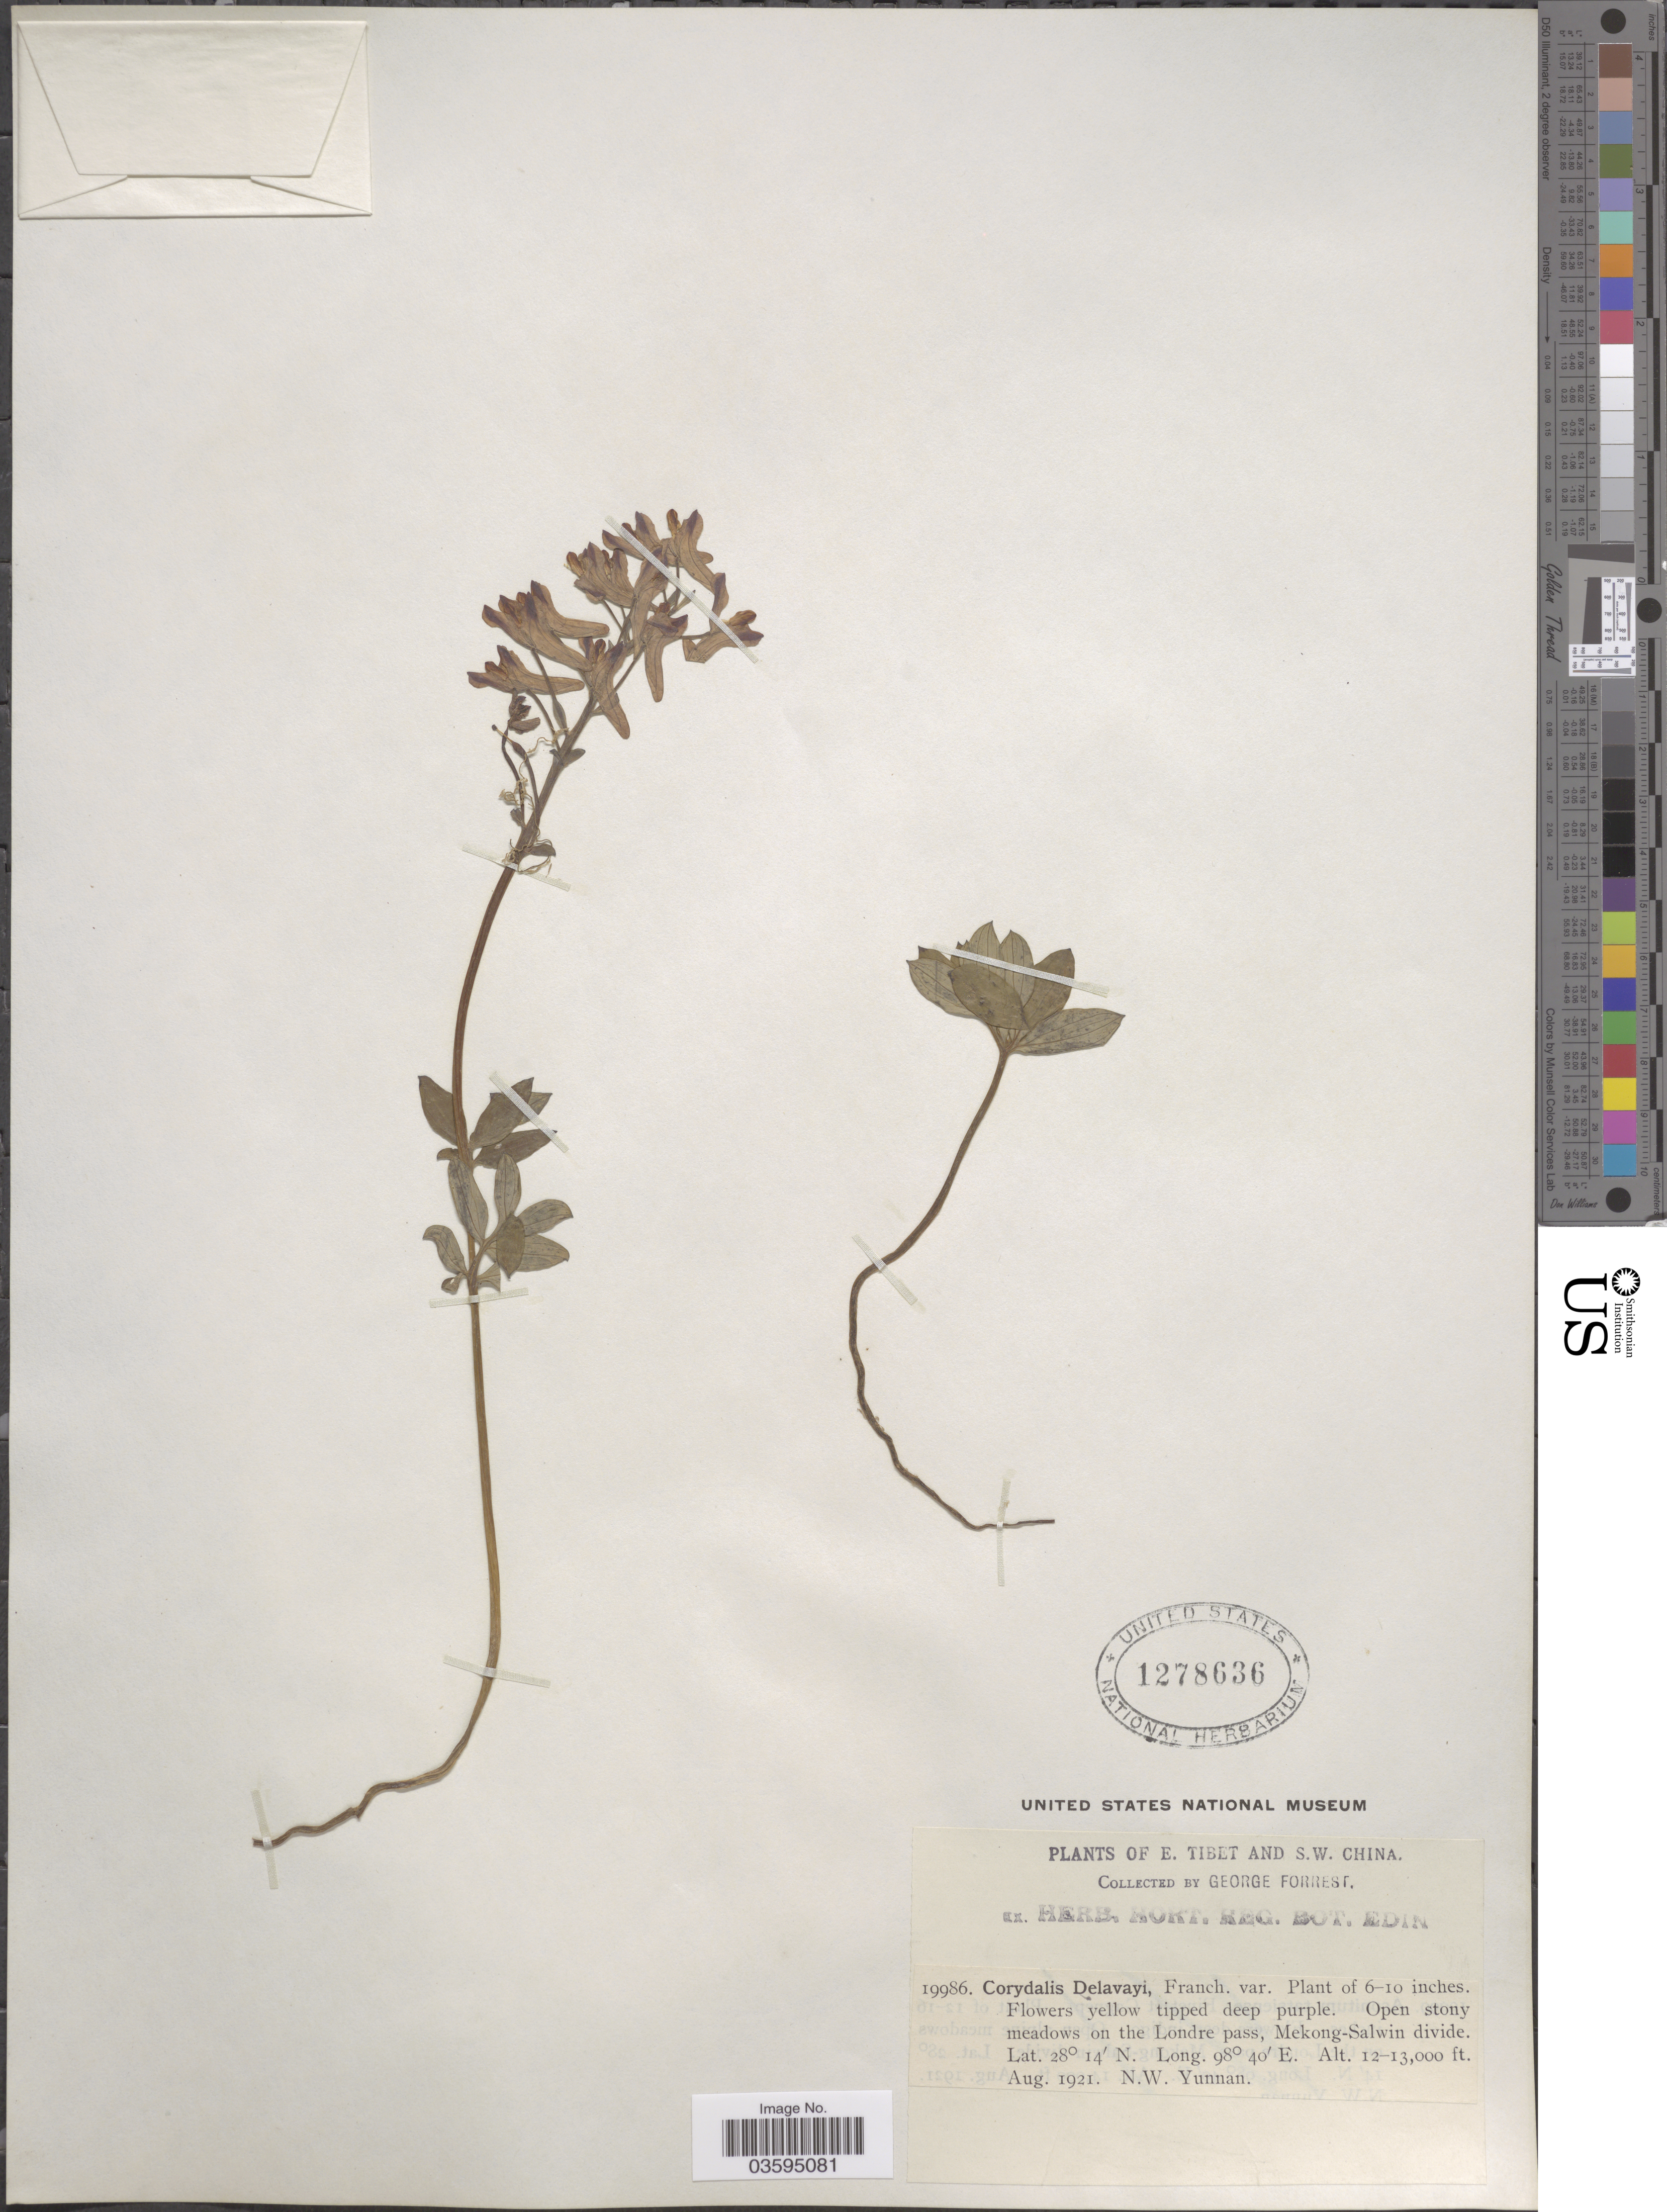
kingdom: Plantae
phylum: Tracheophyta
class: Magnoliopsida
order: Ranunculales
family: Papaveraceae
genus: Corydalis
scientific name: Corydalis delavayi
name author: Franch.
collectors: G. Forrest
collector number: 19986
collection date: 1921-08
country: China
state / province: Yunnan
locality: S.W. China. On the Londre pass, Mekong-Salwin divide. N.W. Yunnan.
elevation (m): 3658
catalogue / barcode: US 1278636